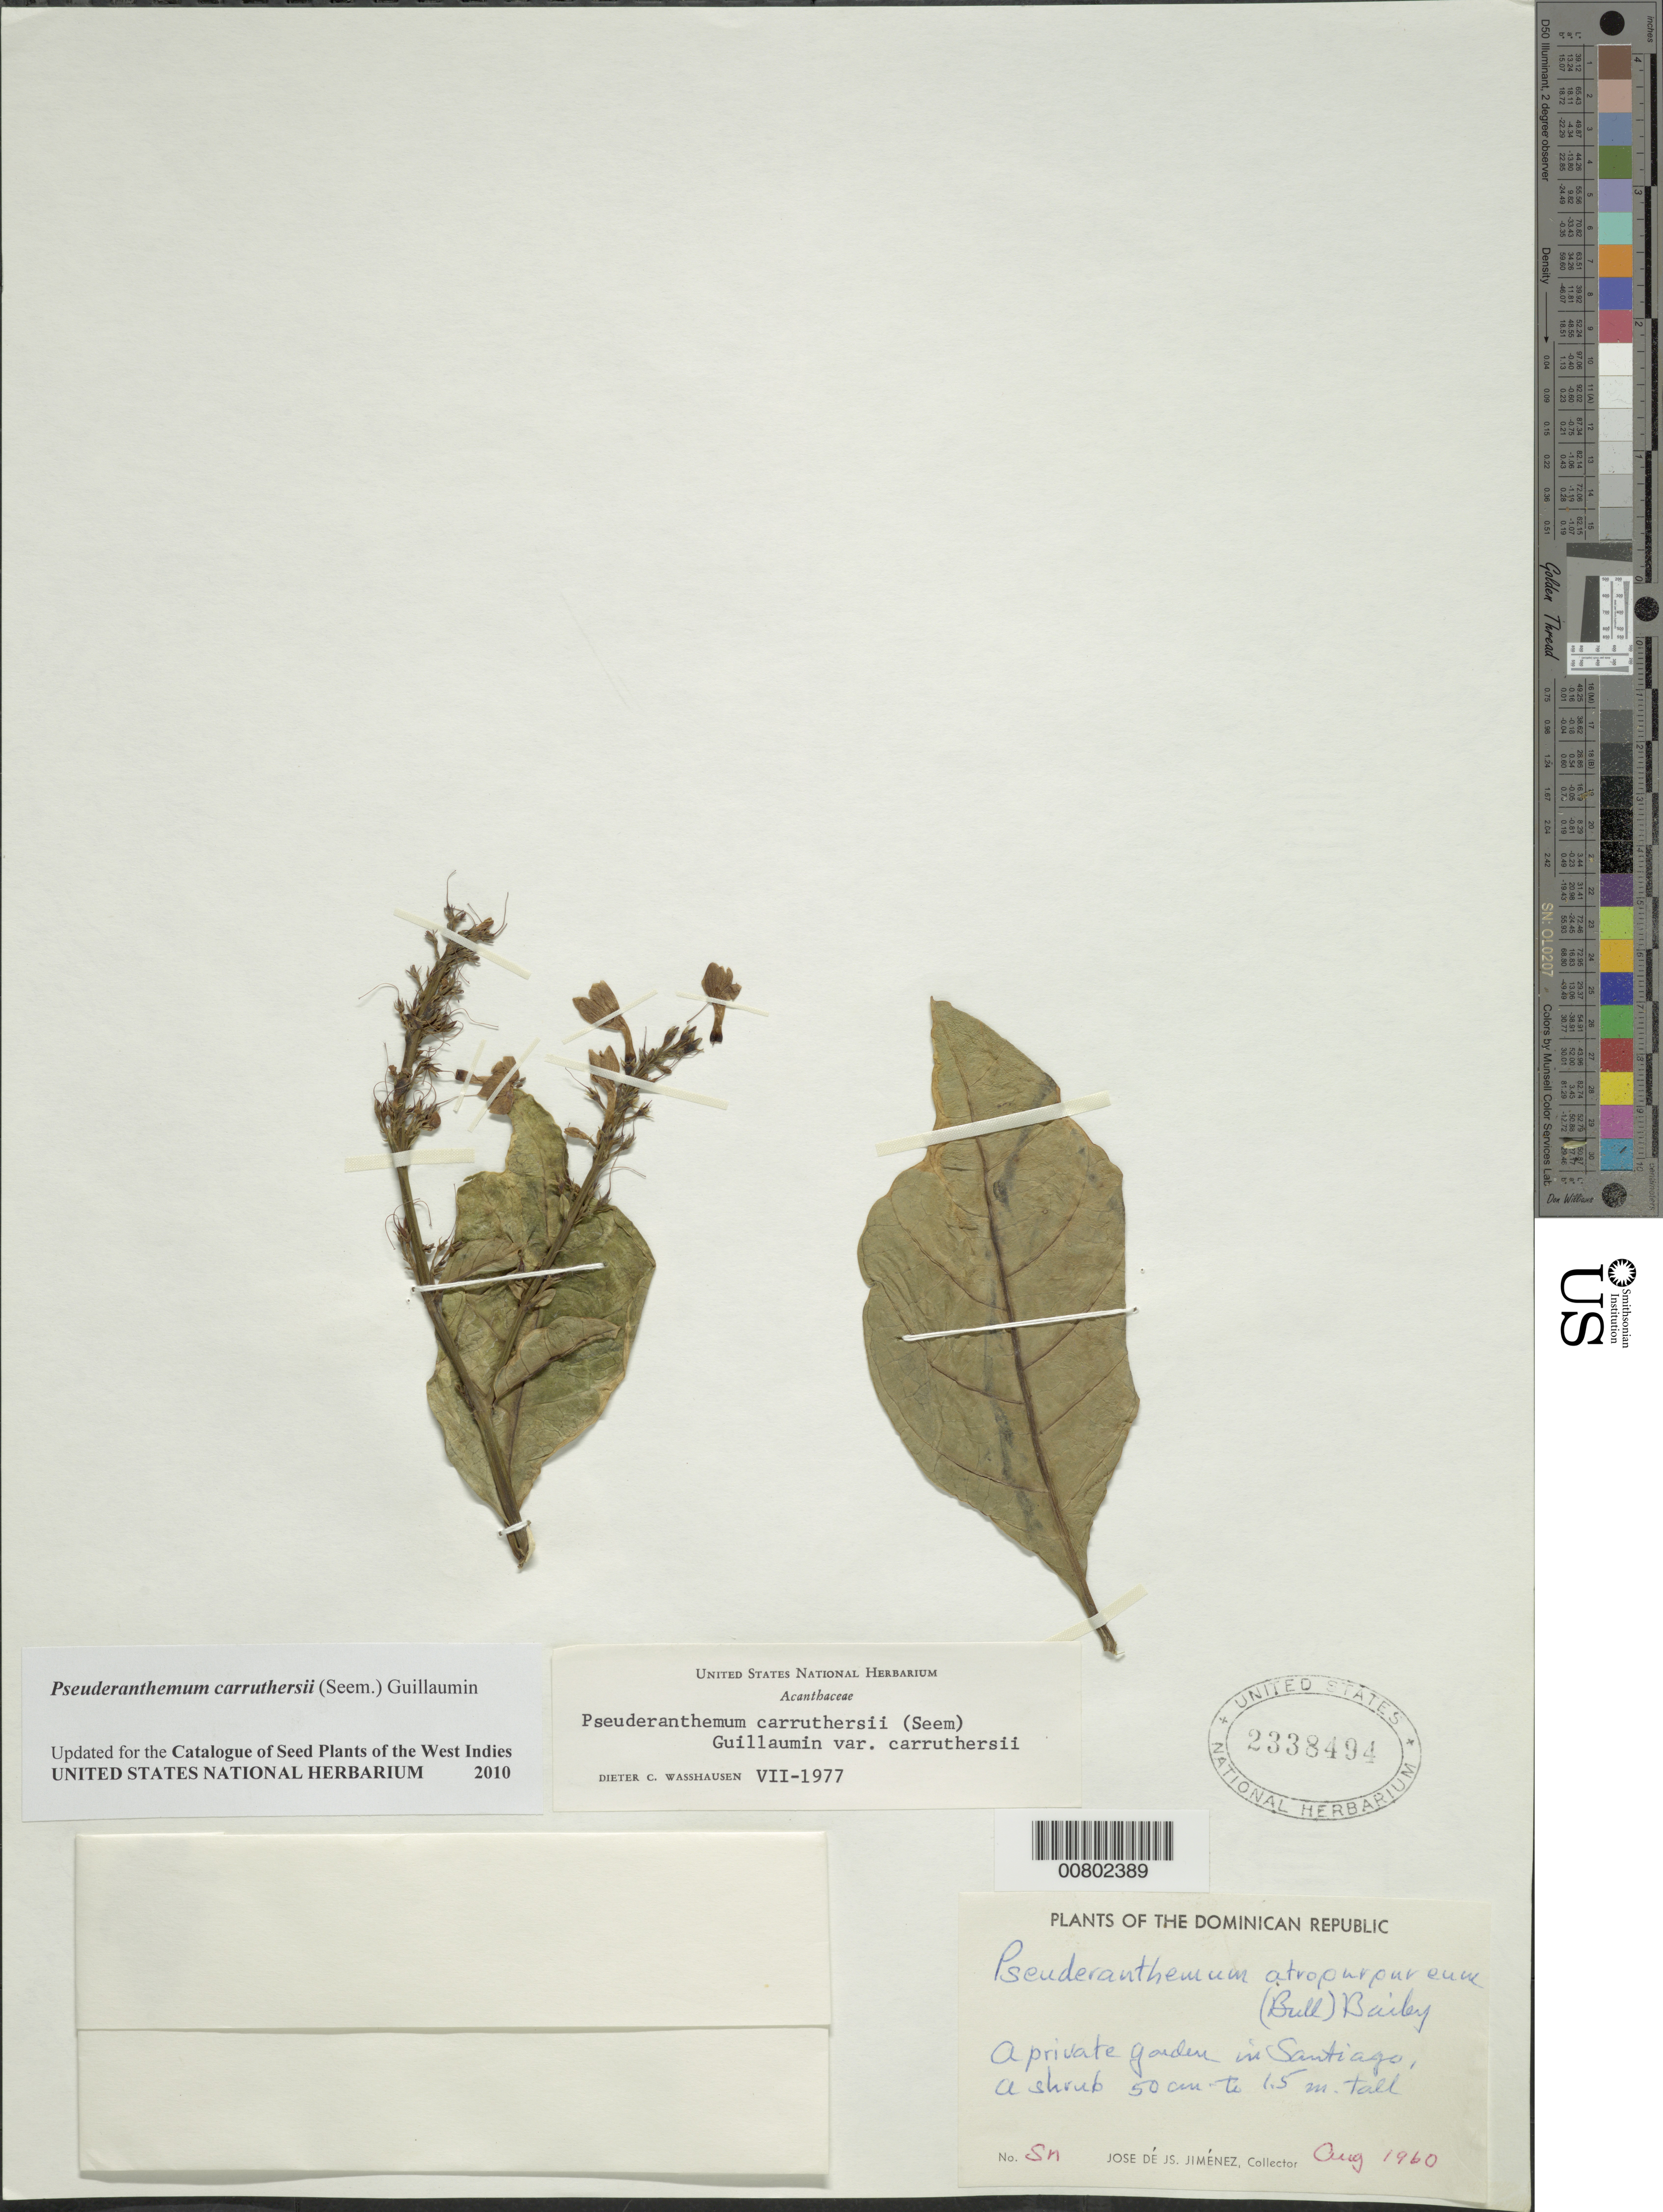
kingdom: Plantae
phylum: Tracheophyta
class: Magnoliopsida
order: Lamiales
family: Acanthaceae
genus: Pseuderanthemum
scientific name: Pseuderanthemum carruthersii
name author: (Seem.) Guillaumin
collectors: J. J. Jiménez Almonte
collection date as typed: Aug 1960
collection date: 1960-08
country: Dominican Republic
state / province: Santiago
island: Hispaniola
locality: In a private garden in Santiago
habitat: Garden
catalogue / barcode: US 2338494